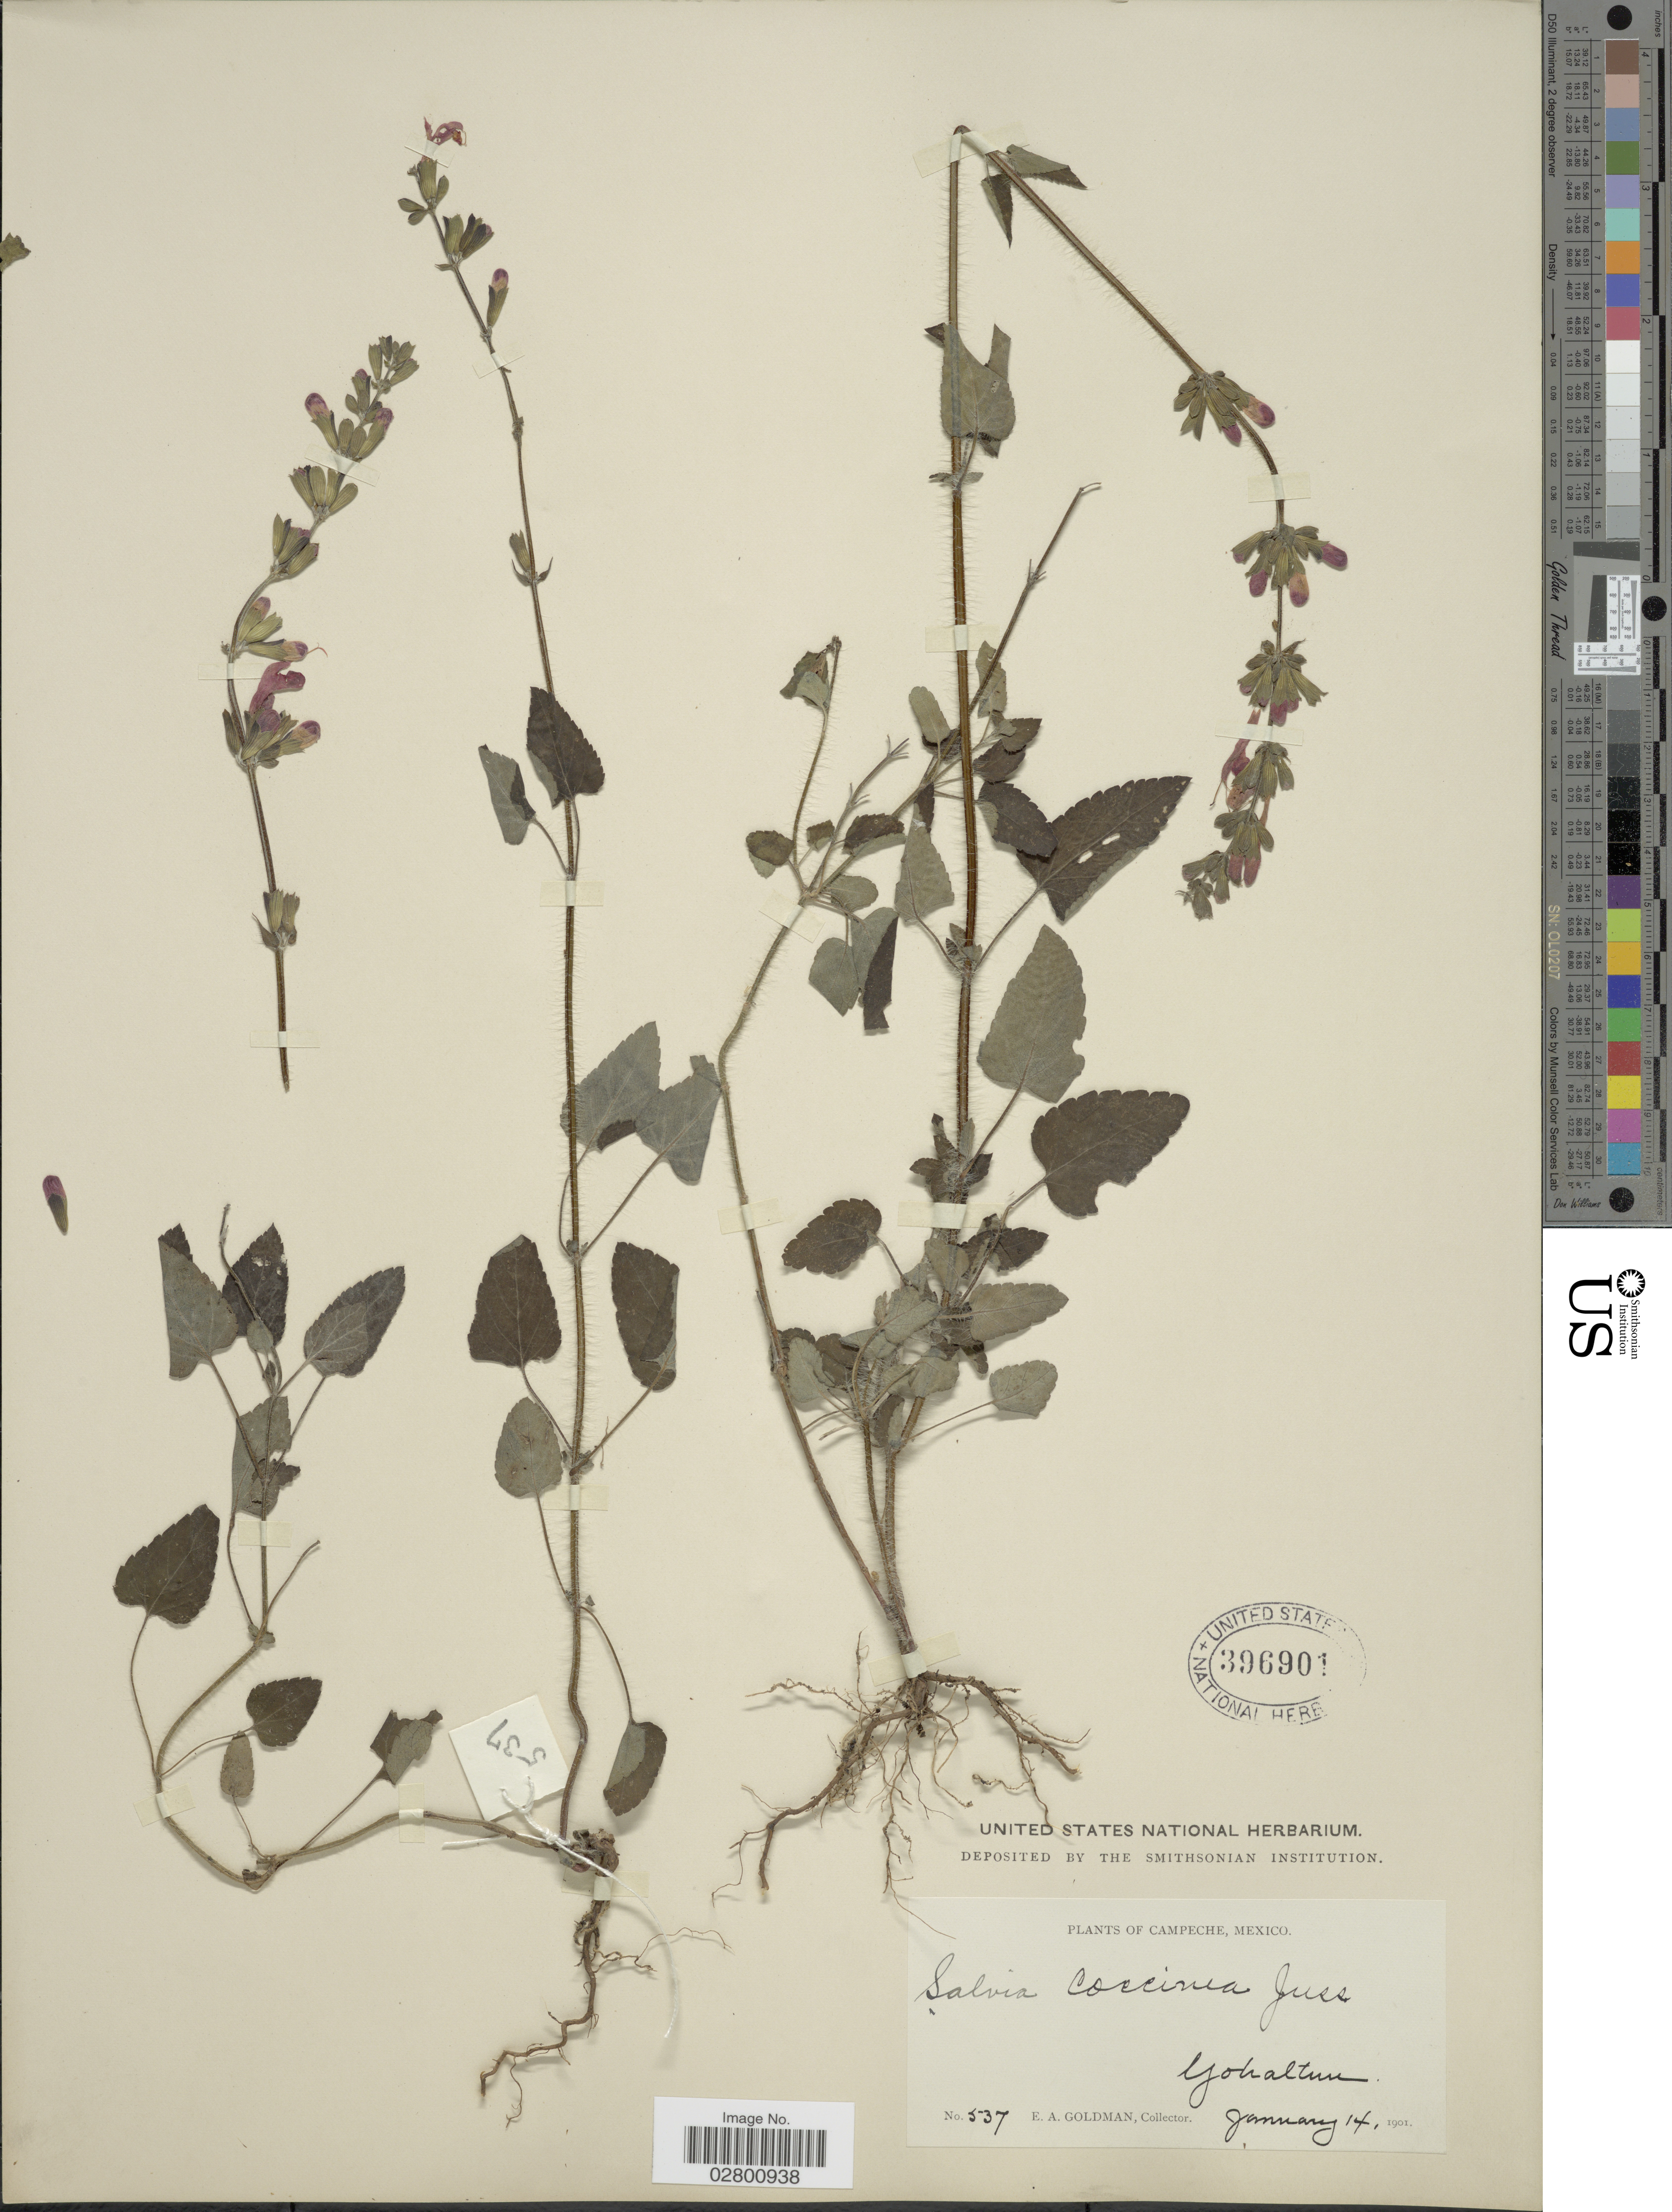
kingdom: Plantae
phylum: Tracheophyta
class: Magnoliopsida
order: Lamiales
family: Lamiaceae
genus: Salvia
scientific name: Salvia coccinea 'Naples Lavender'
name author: L. f. ex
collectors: E. A. Goldman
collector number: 537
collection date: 1901-01-14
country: Mexico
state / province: Campeche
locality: Yohaltun.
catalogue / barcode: US 396901